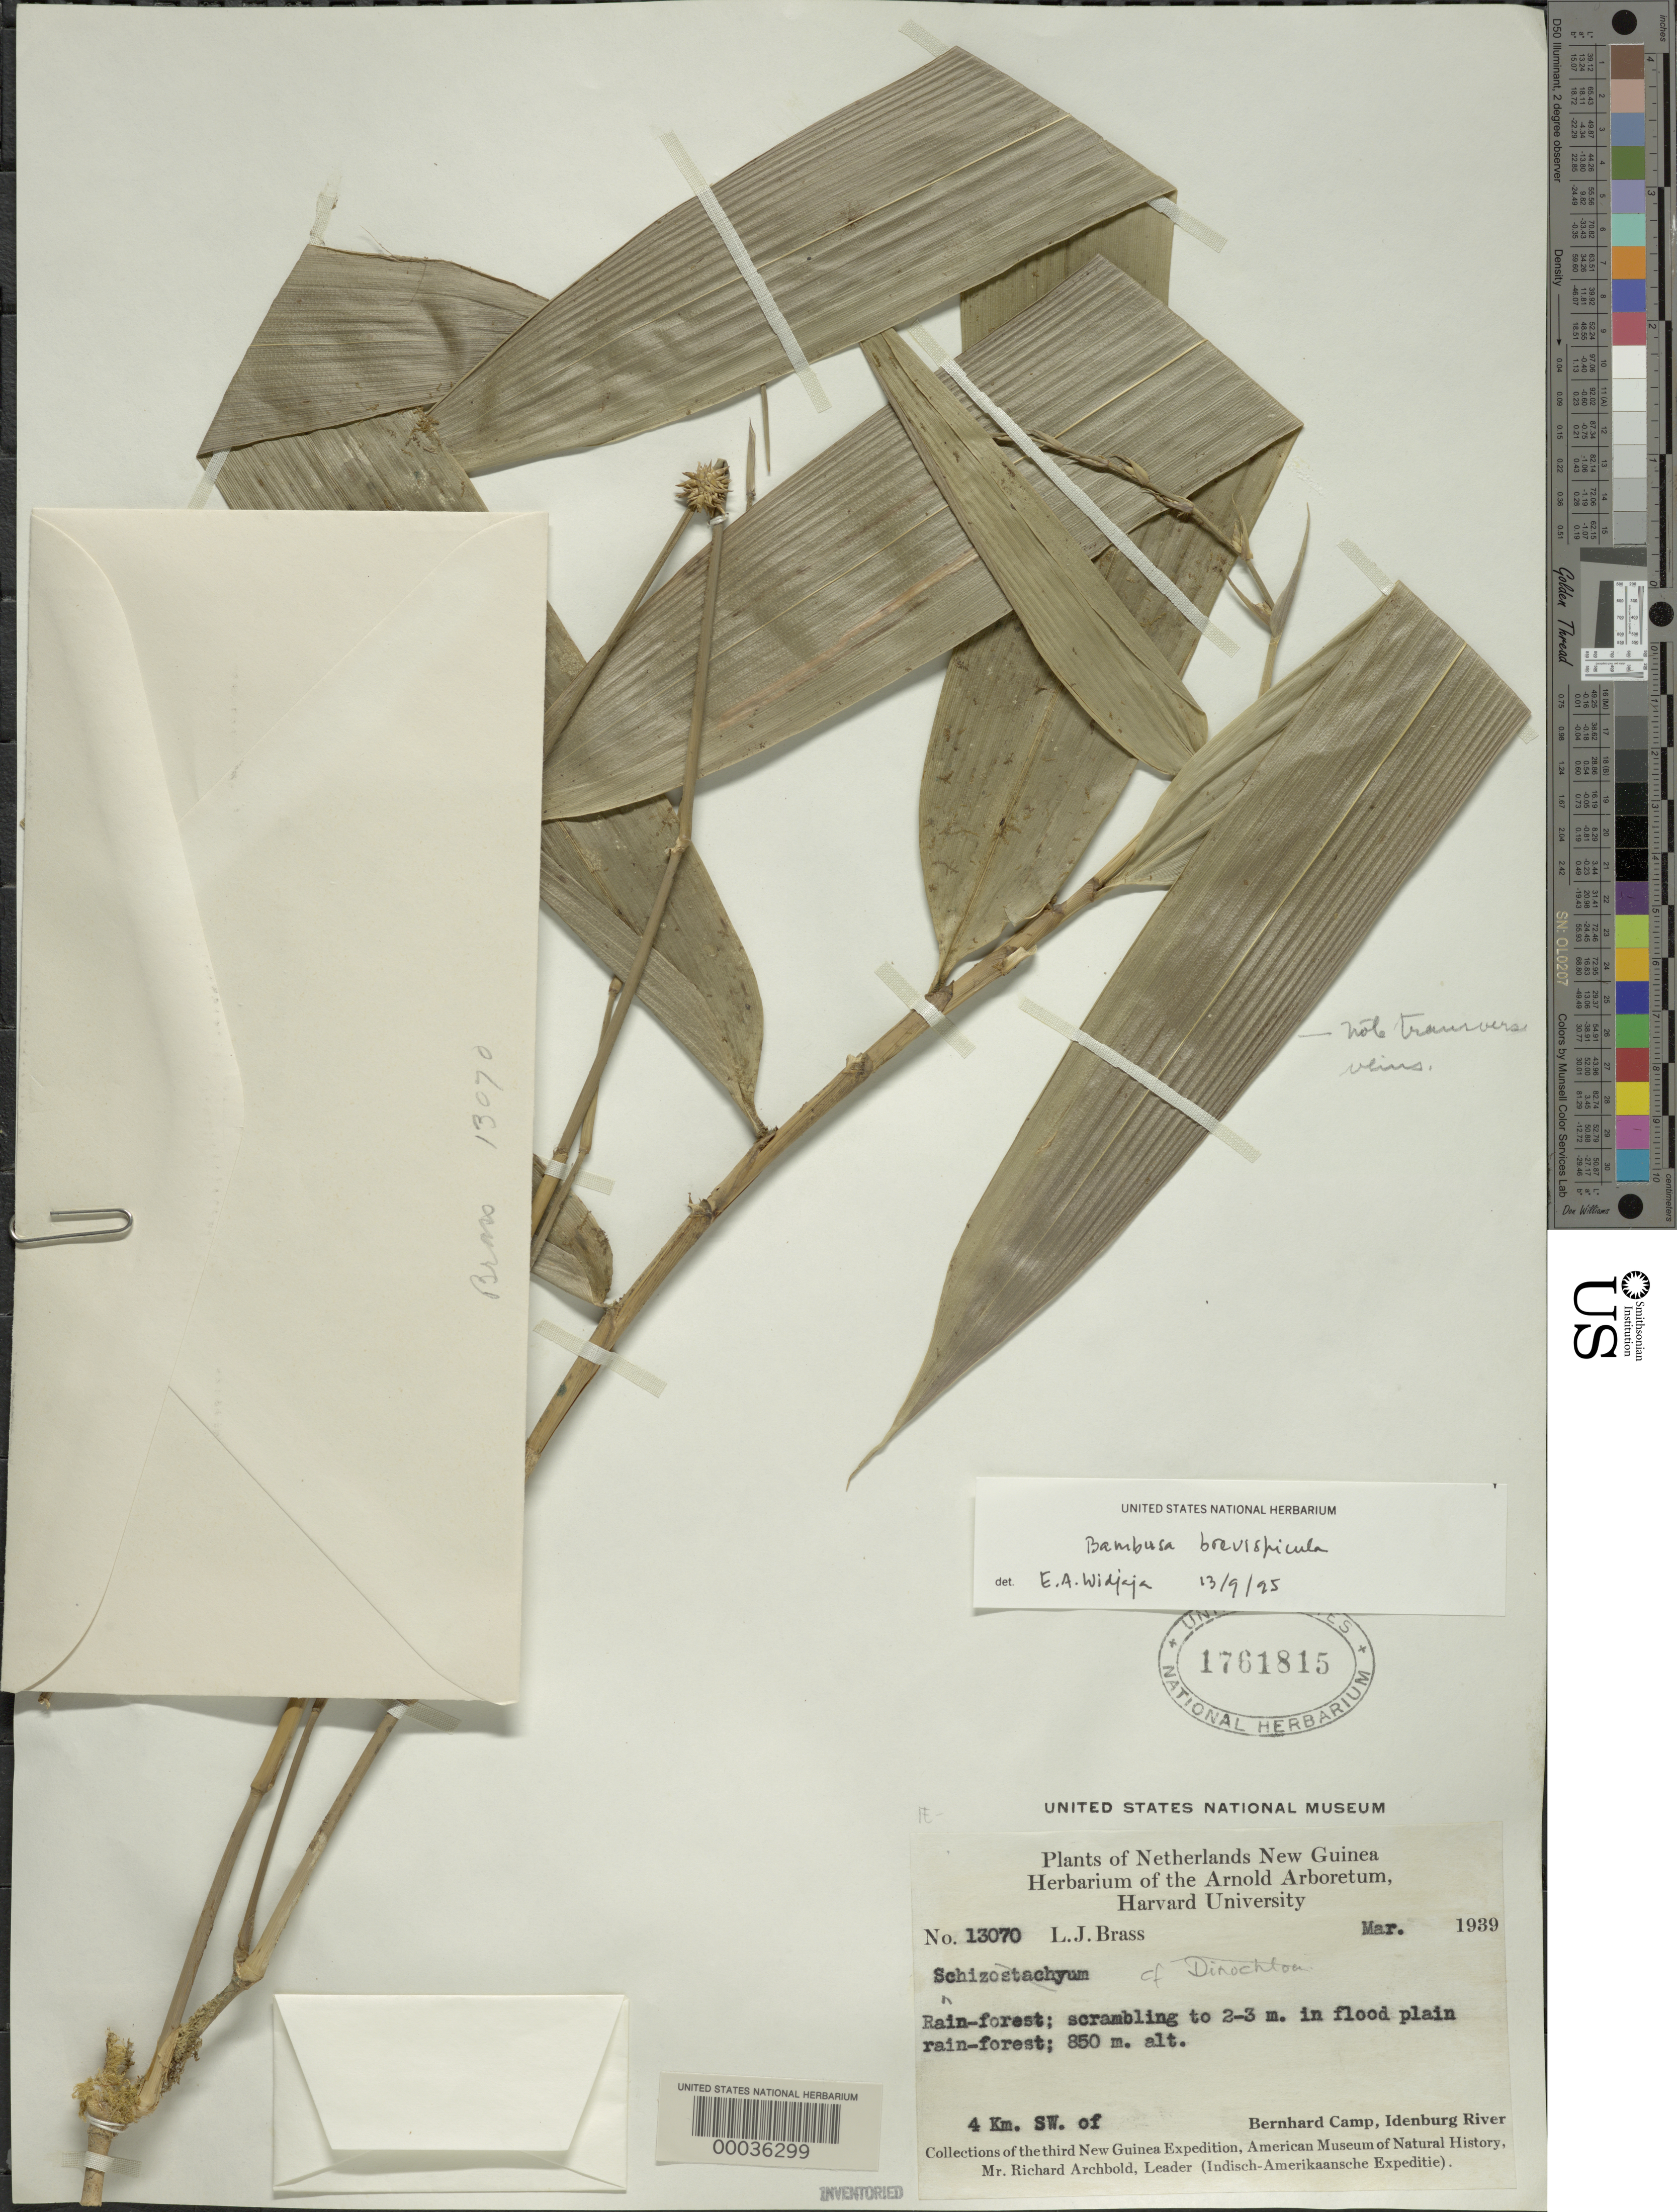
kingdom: Plantae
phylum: Tracheophyta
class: Liliopsida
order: Poales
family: Poaceae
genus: Bambusa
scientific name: Bambusa brevispicula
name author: Holttum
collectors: L. J. Brass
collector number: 13070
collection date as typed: Mar 1939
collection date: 1939-03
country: Indonesia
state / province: Papua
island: New Guinea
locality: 4 km sw of bernhard camp, idenburg river. Irian Barat.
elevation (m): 850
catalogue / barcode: US 1761815